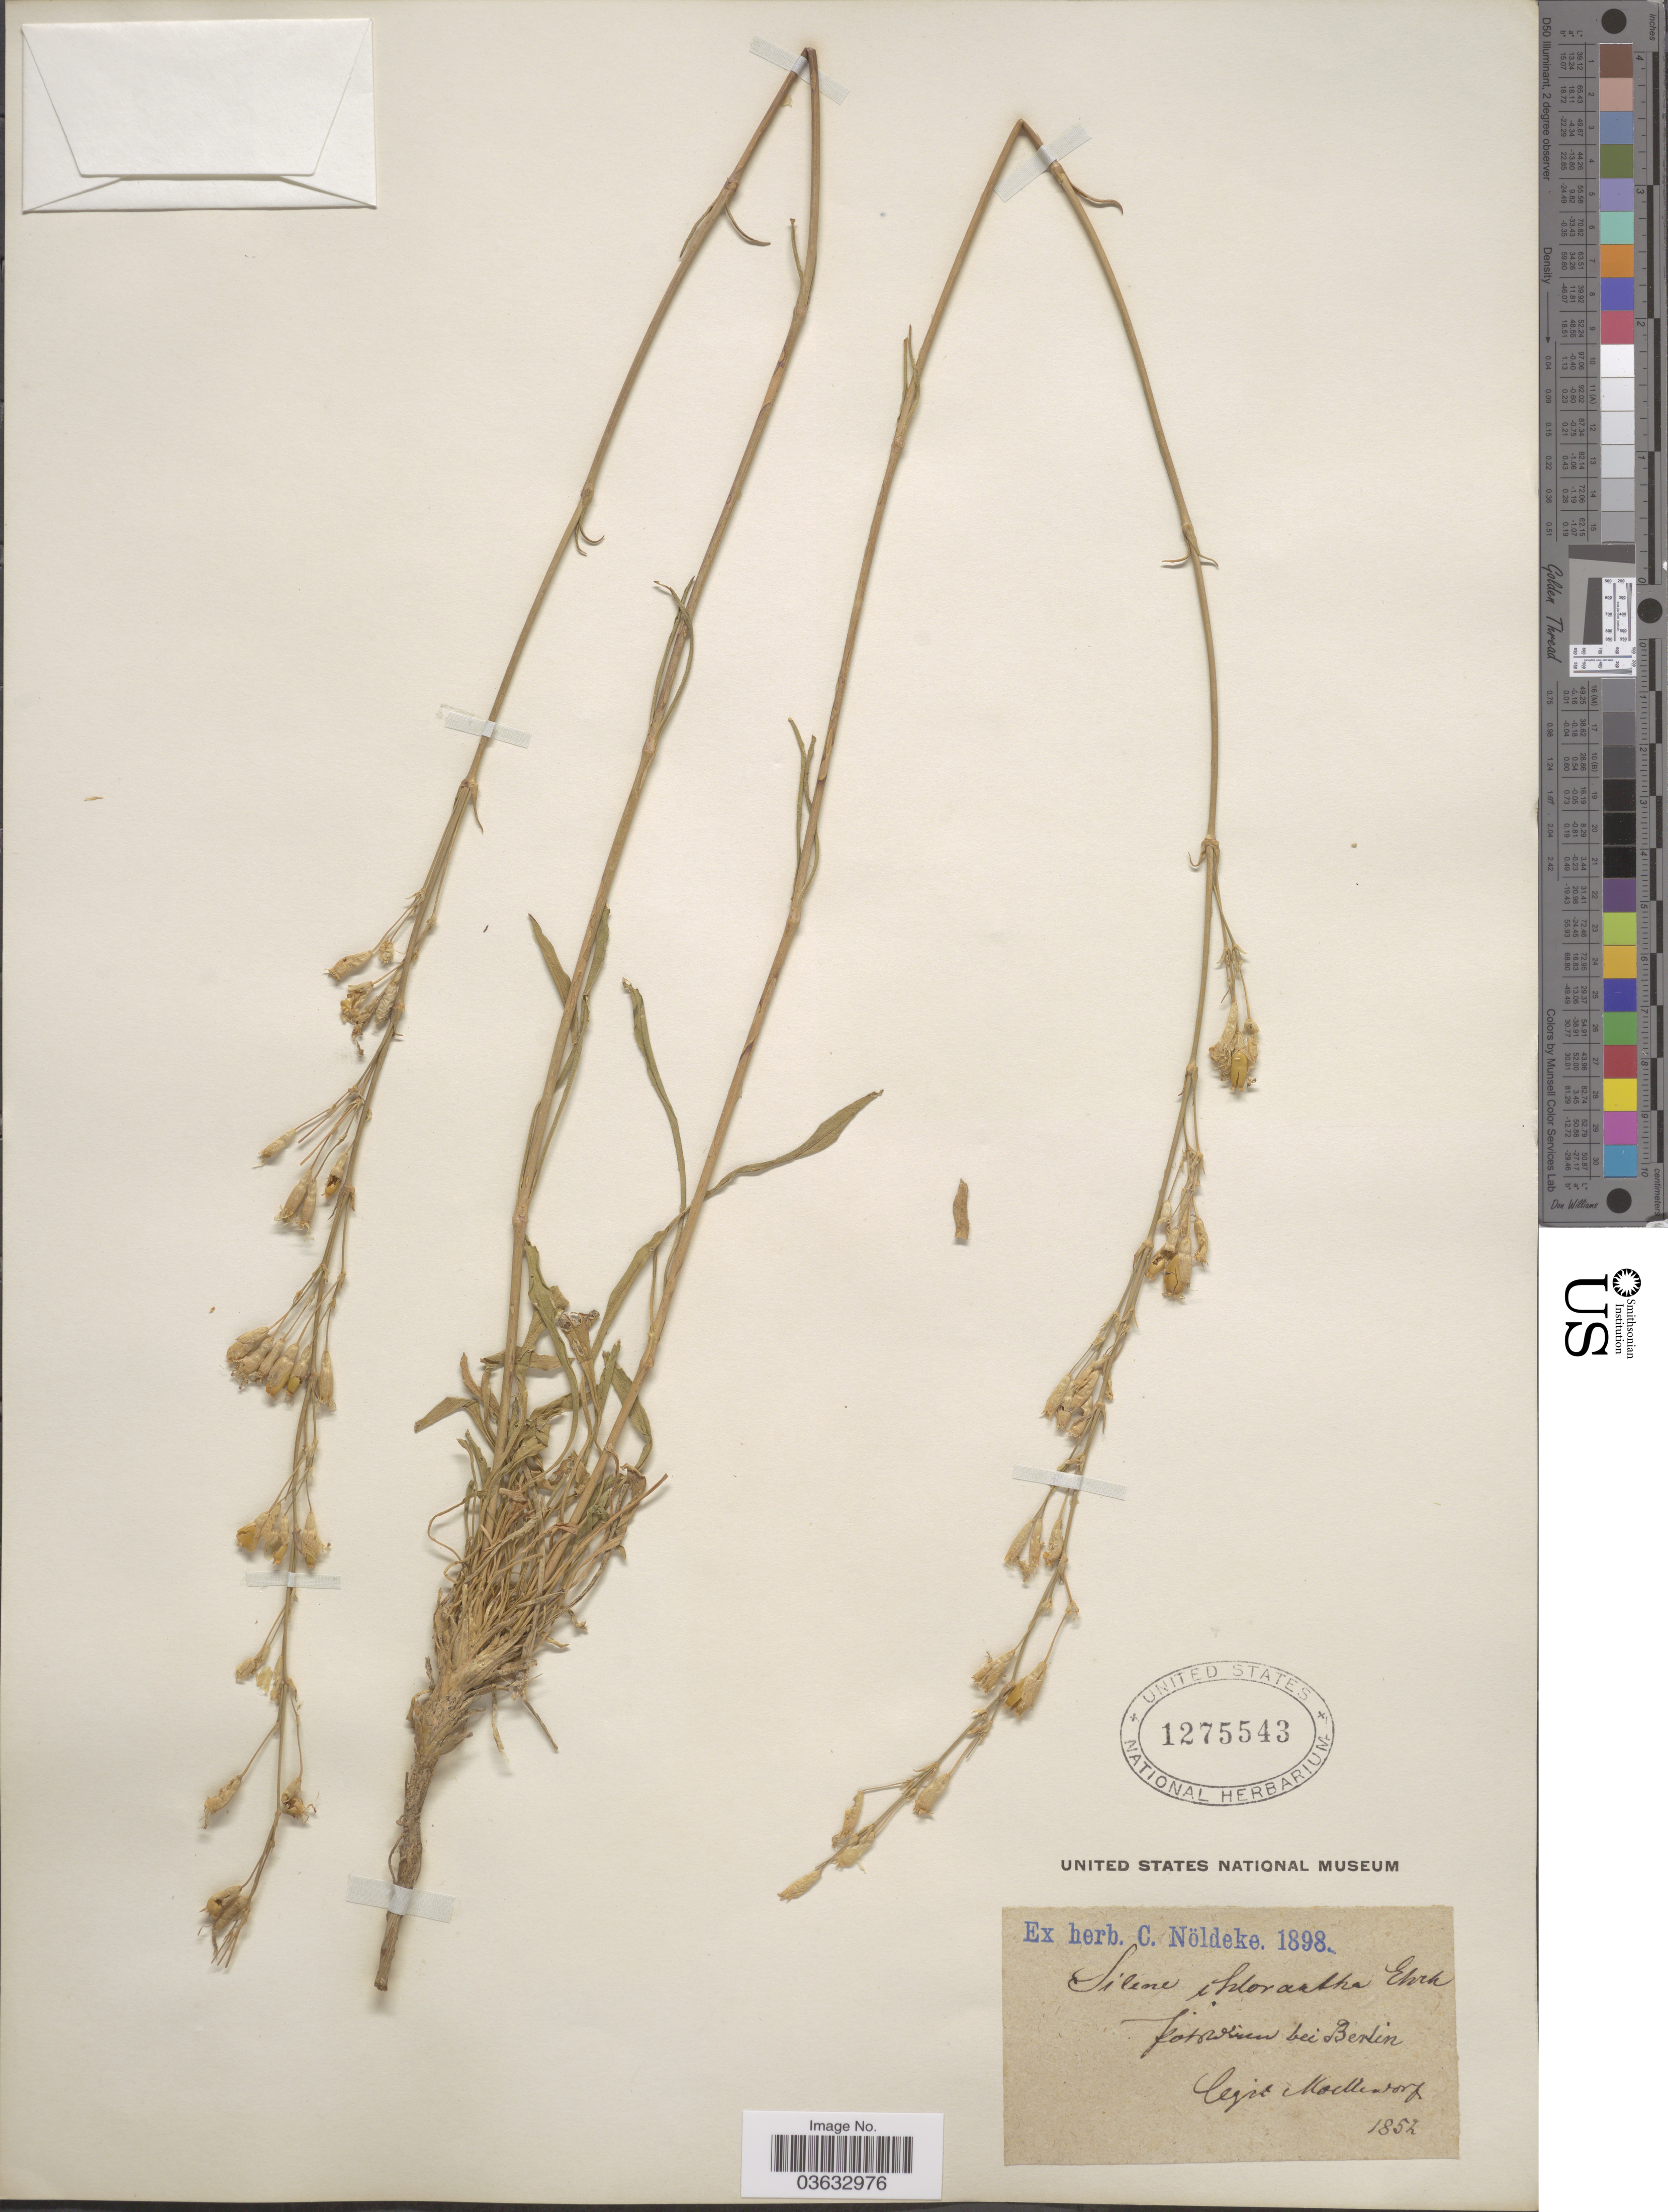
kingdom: Plantae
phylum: Tracheophyta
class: Magnoliopsida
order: Caryophyllales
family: Caryophyllaceae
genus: Silene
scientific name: Silene chlorantha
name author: (Willd.) Ehrh.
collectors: Moellendorf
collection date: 1852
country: Germany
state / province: Berlin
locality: Potsdam bei Berlin.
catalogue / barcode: US 1275543